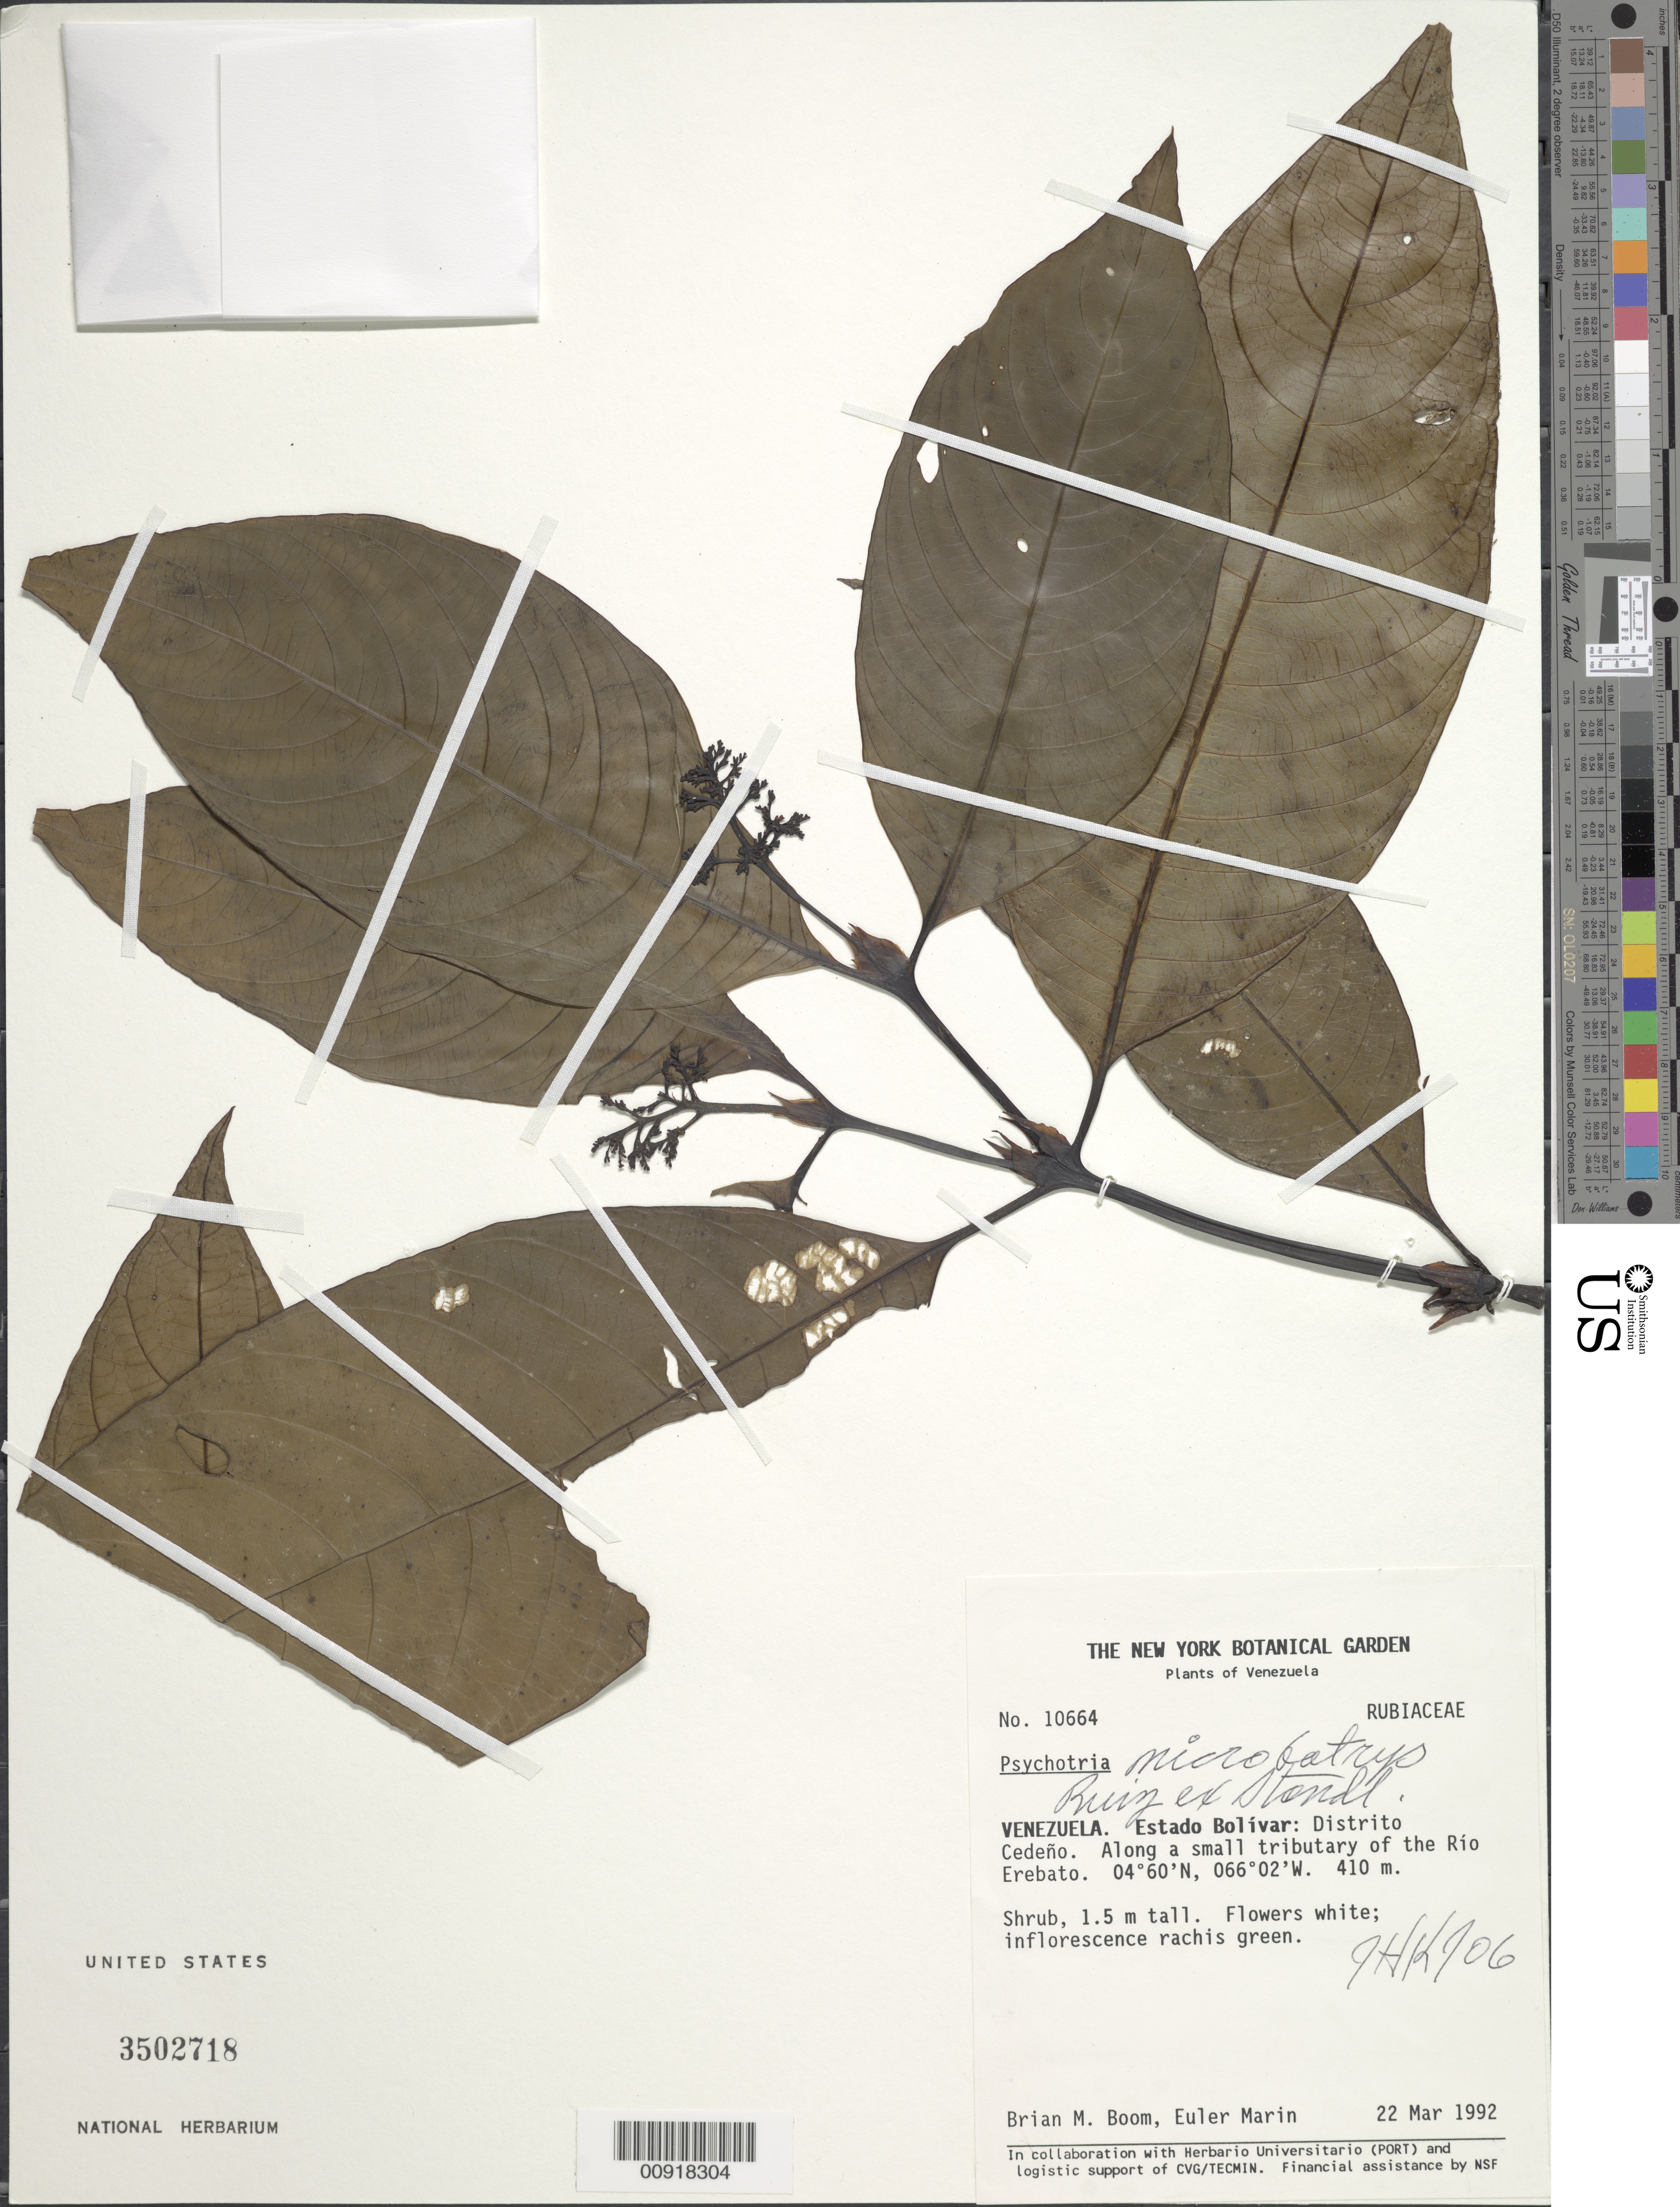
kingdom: Plantae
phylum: Tracheophyta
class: Magnoliopsida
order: Gentianales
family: Rubiaceae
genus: Psychotria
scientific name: Psychotria microbotrys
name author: Ruiz ex Standl.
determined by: Kirkbride, J. H.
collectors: B. M. Boom & E. Marin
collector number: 10664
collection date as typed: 22-Mar-92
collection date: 1992-03-22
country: Venezuela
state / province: Bolívar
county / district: Cedeño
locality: Río Erebato, along small tributary of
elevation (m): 410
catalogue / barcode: US 3502718